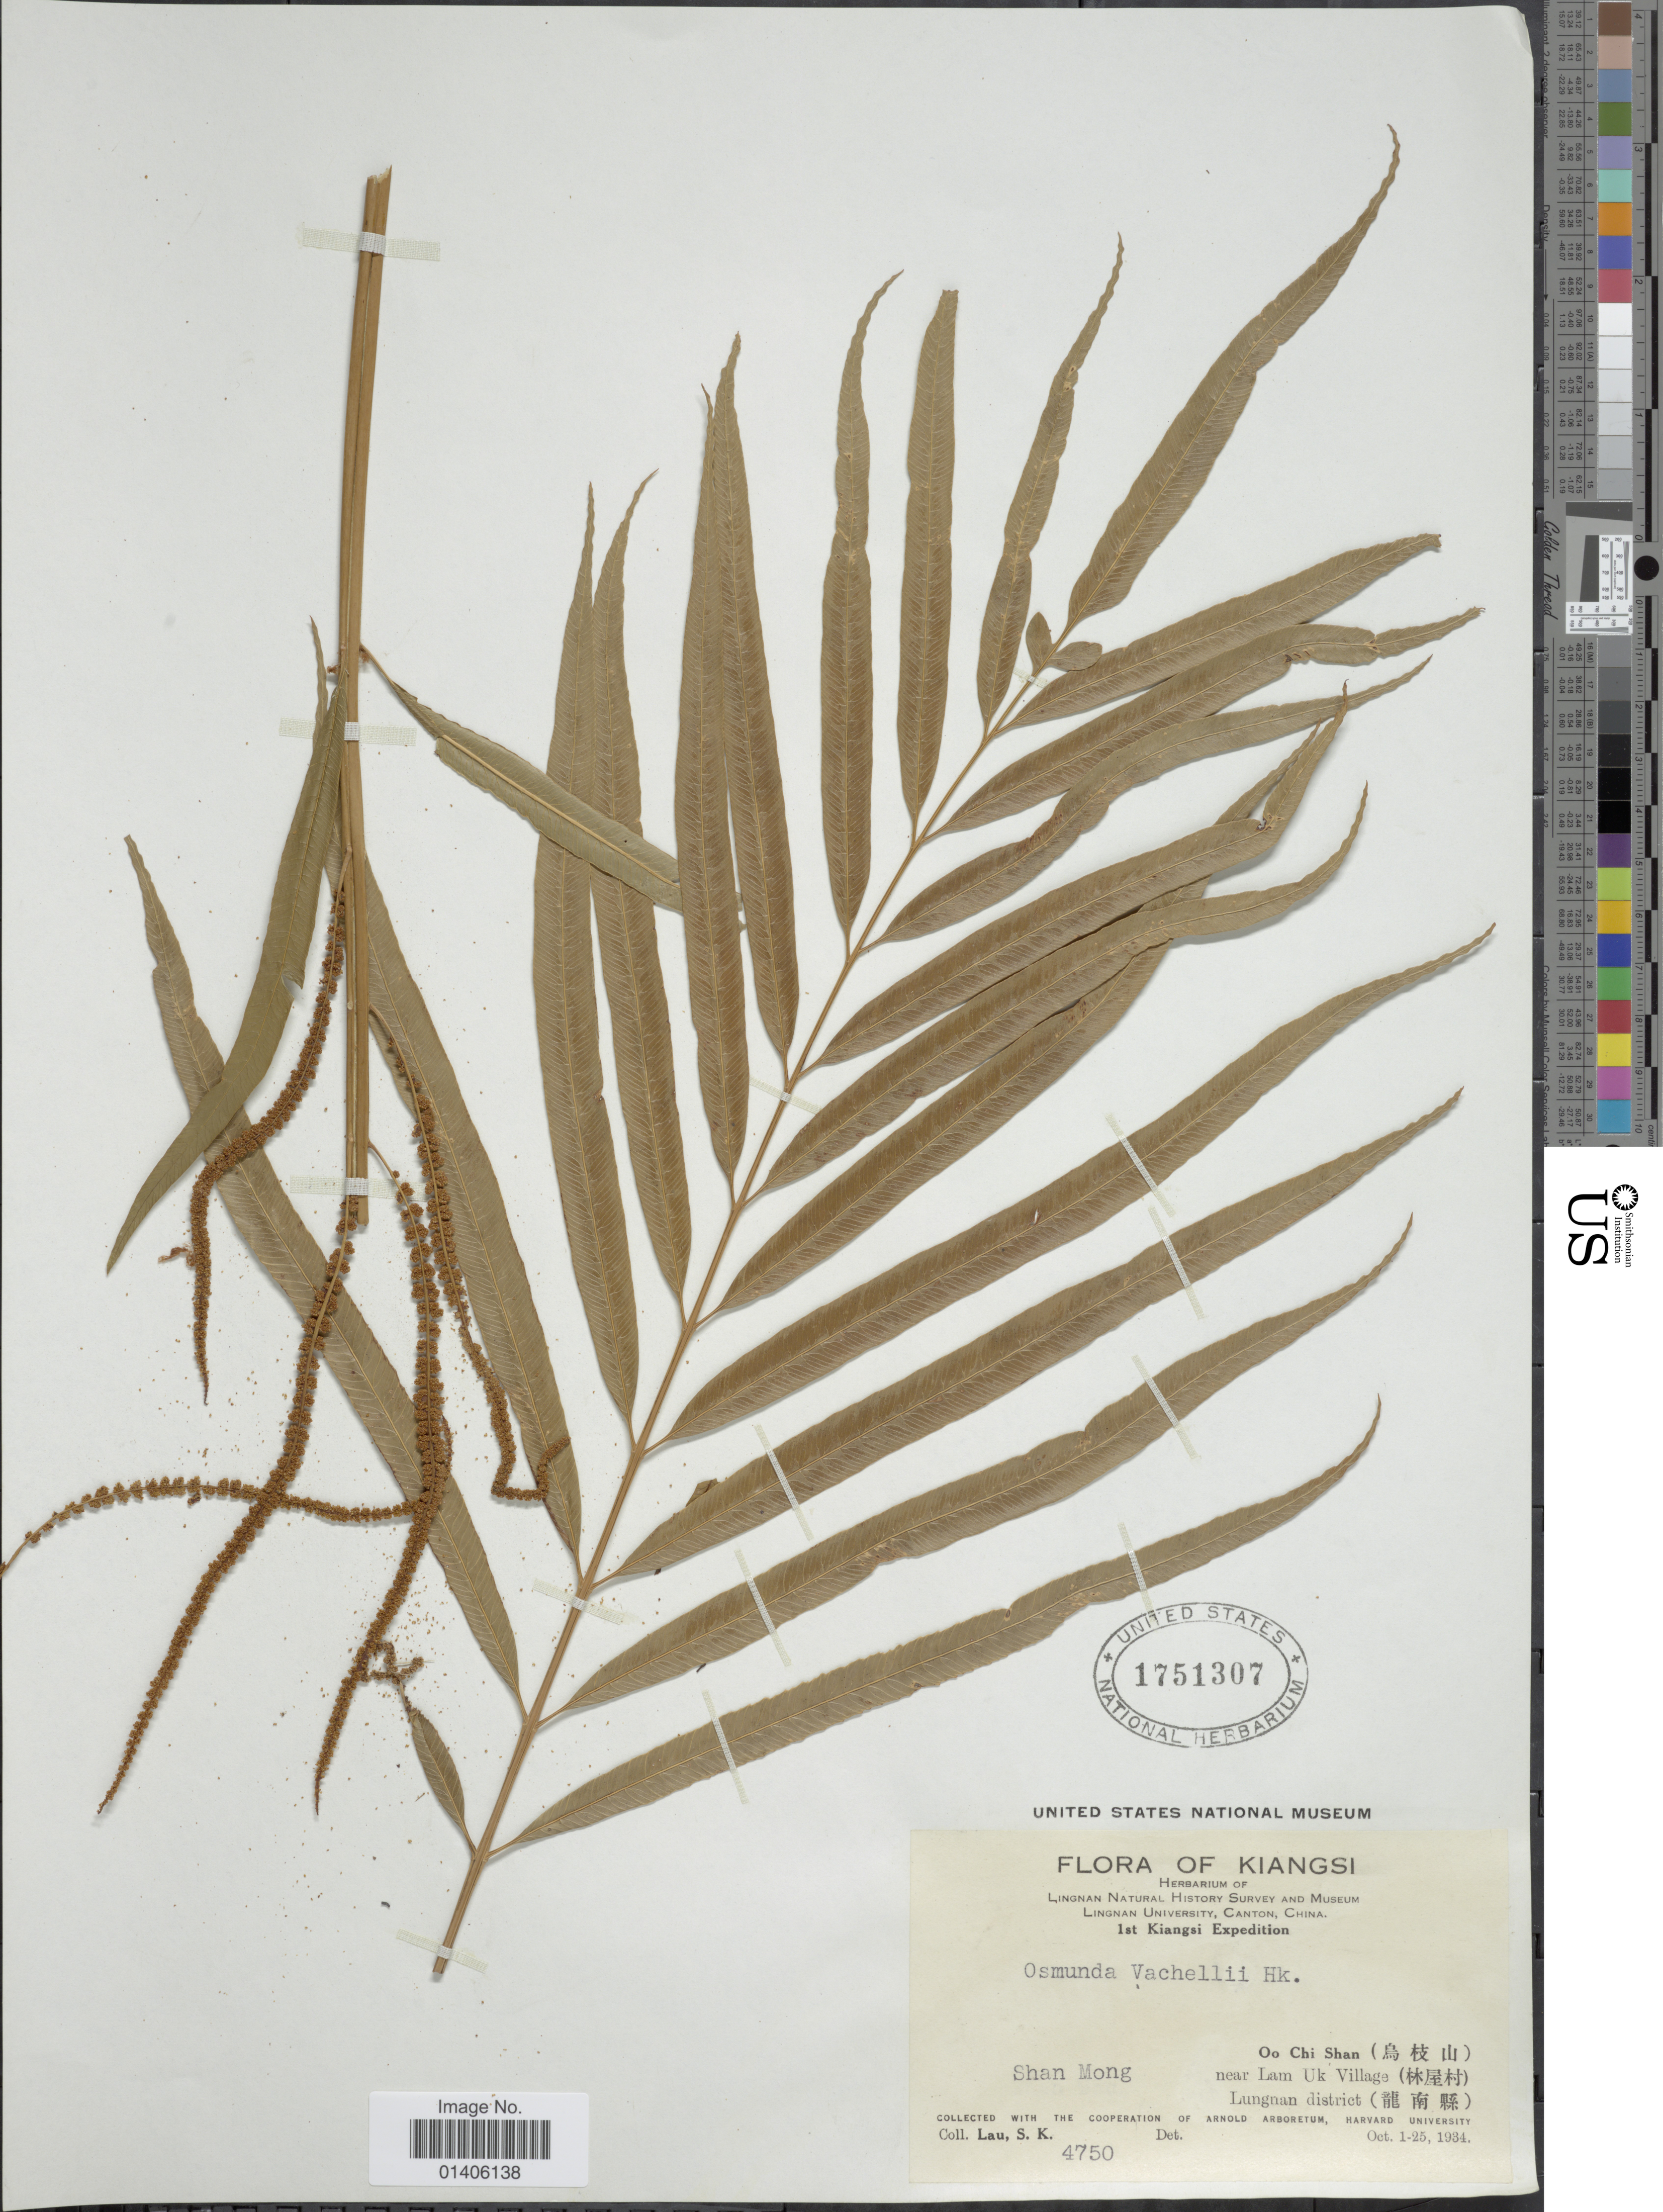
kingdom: Plantae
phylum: Tracheophyta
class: Polypodiopsida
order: Osmundales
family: Osmundaceae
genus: Osmunda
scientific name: Osmunda vachellii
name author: Hook.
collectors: S. K. Lau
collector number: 4750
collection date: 1934-10-01/1934-10-25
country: China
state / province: Jiangxi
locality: Oo Chi Shan (X), Shan Mong near Lam Uk Village (X), Lungnan district (X)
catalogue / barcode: US 1751307